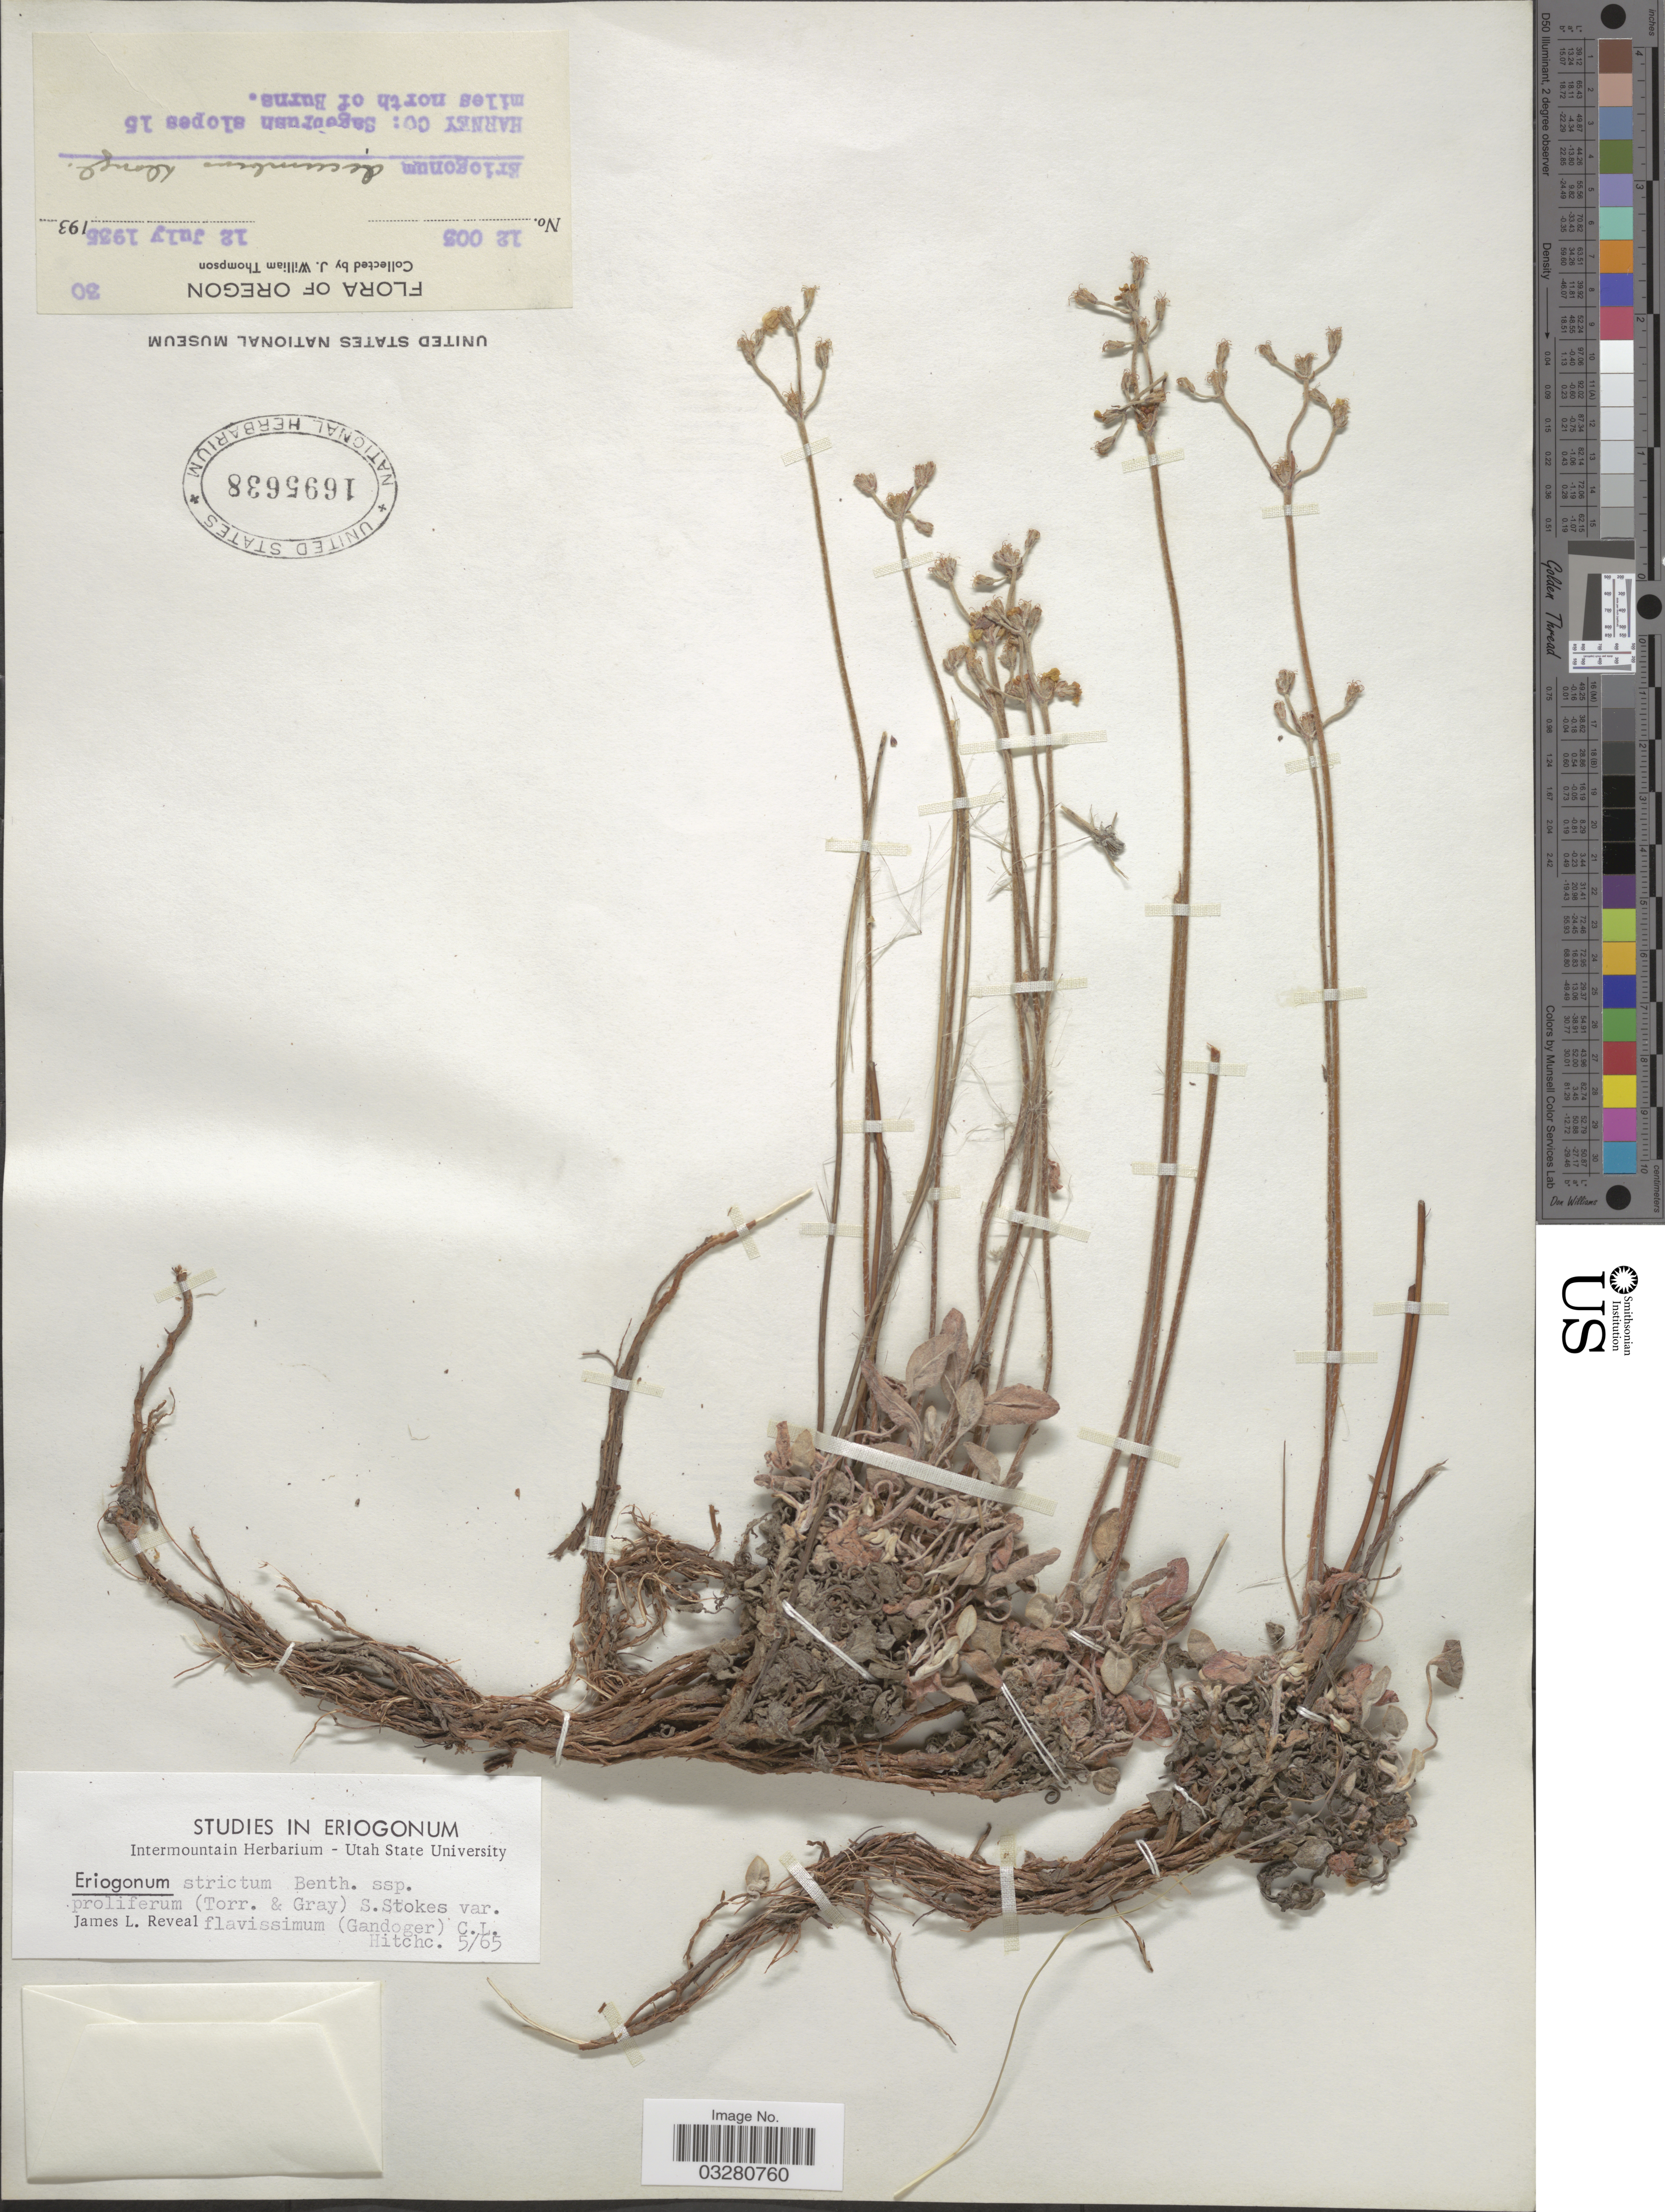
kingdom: Plantae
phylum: Tracheophyta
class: Magnoliopsida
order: Caryophyllales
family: Polygonaceae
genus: Eriogonum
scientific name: Eriogonum strictum subsp. anserinum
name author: (Greene) Munz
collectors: J. W. Thompson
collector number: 12003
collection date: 1935-07-12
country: United States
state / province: Oregon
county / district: Harney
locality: Harney Co: Sagebrush slopes 15 miles north of Burns.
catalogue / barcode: US 1695638